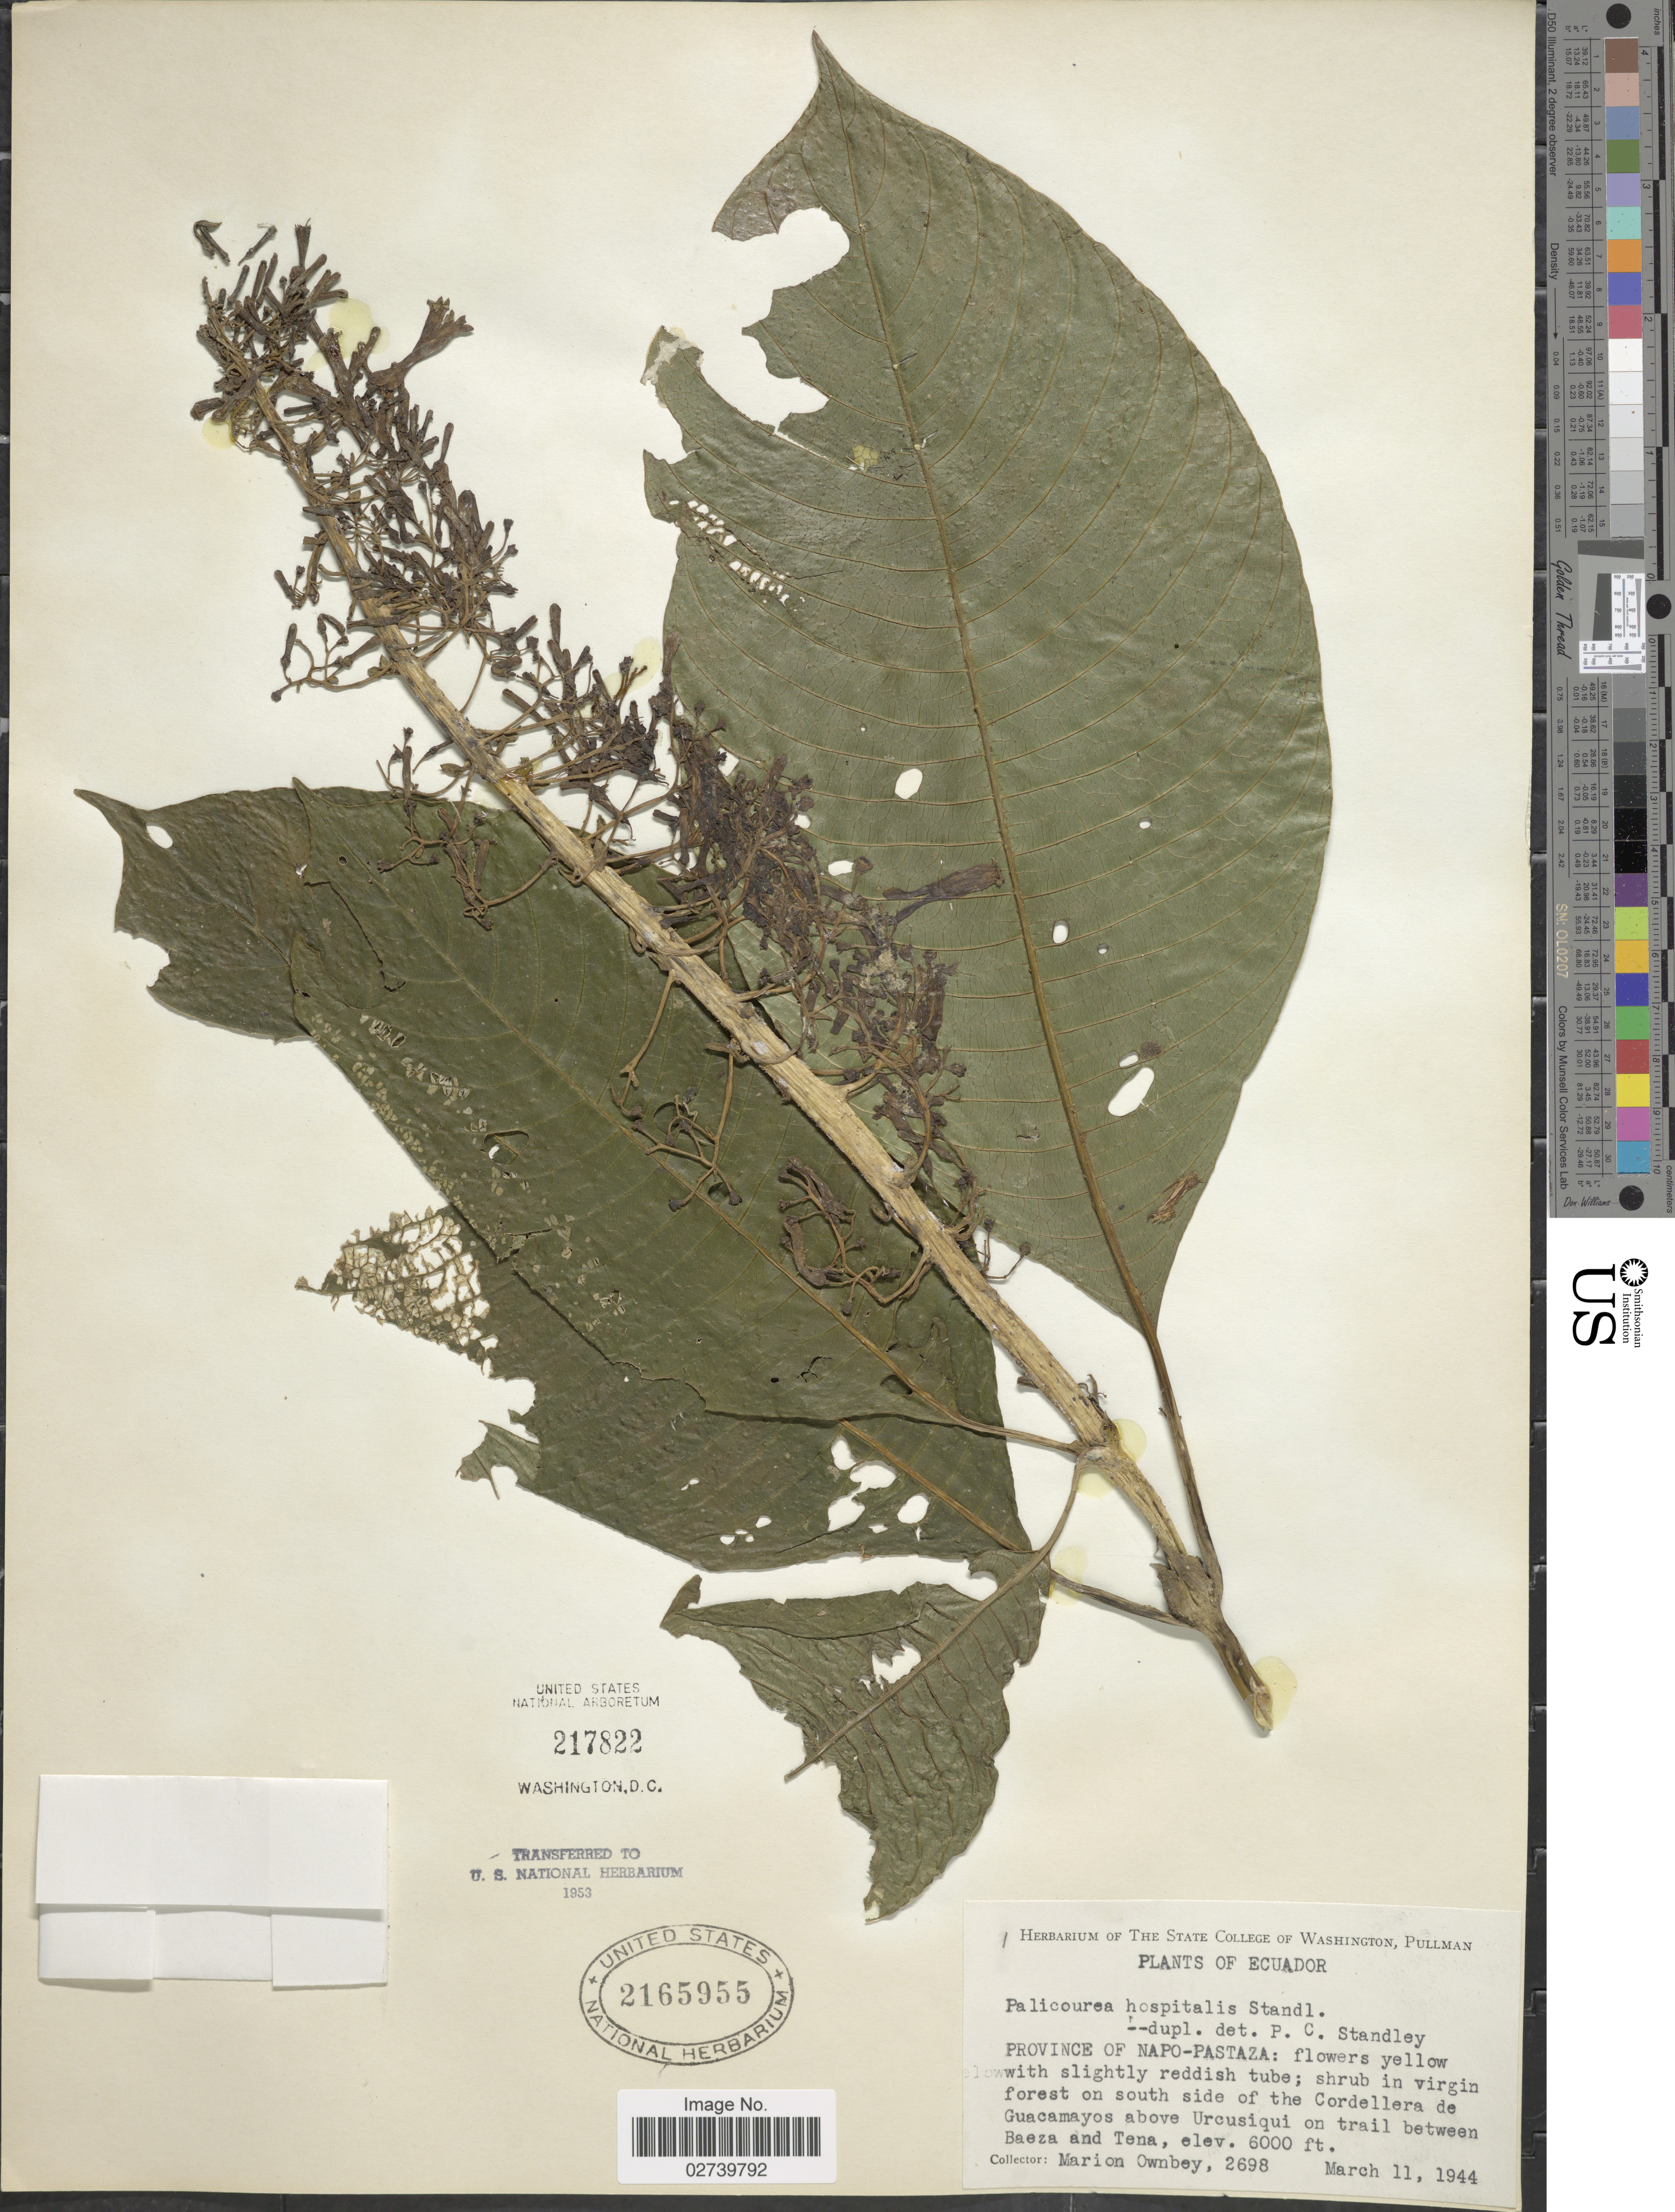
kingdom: Plantae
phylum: Tracheophyta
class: Magnoliopsida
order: Gentianales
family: Rubiaceae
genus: Palicourea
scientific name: Palicourea hospitalis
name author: Standl.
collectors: F. M. Ownbey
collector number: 2698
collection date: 1944-03-11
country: Ecuador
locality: Province of Napo-Pastaza: south side of the Cordellera de Guacamayos above Urcusiqui on trail between Baeza and Tena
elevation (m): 1829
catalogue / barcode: US 2165955